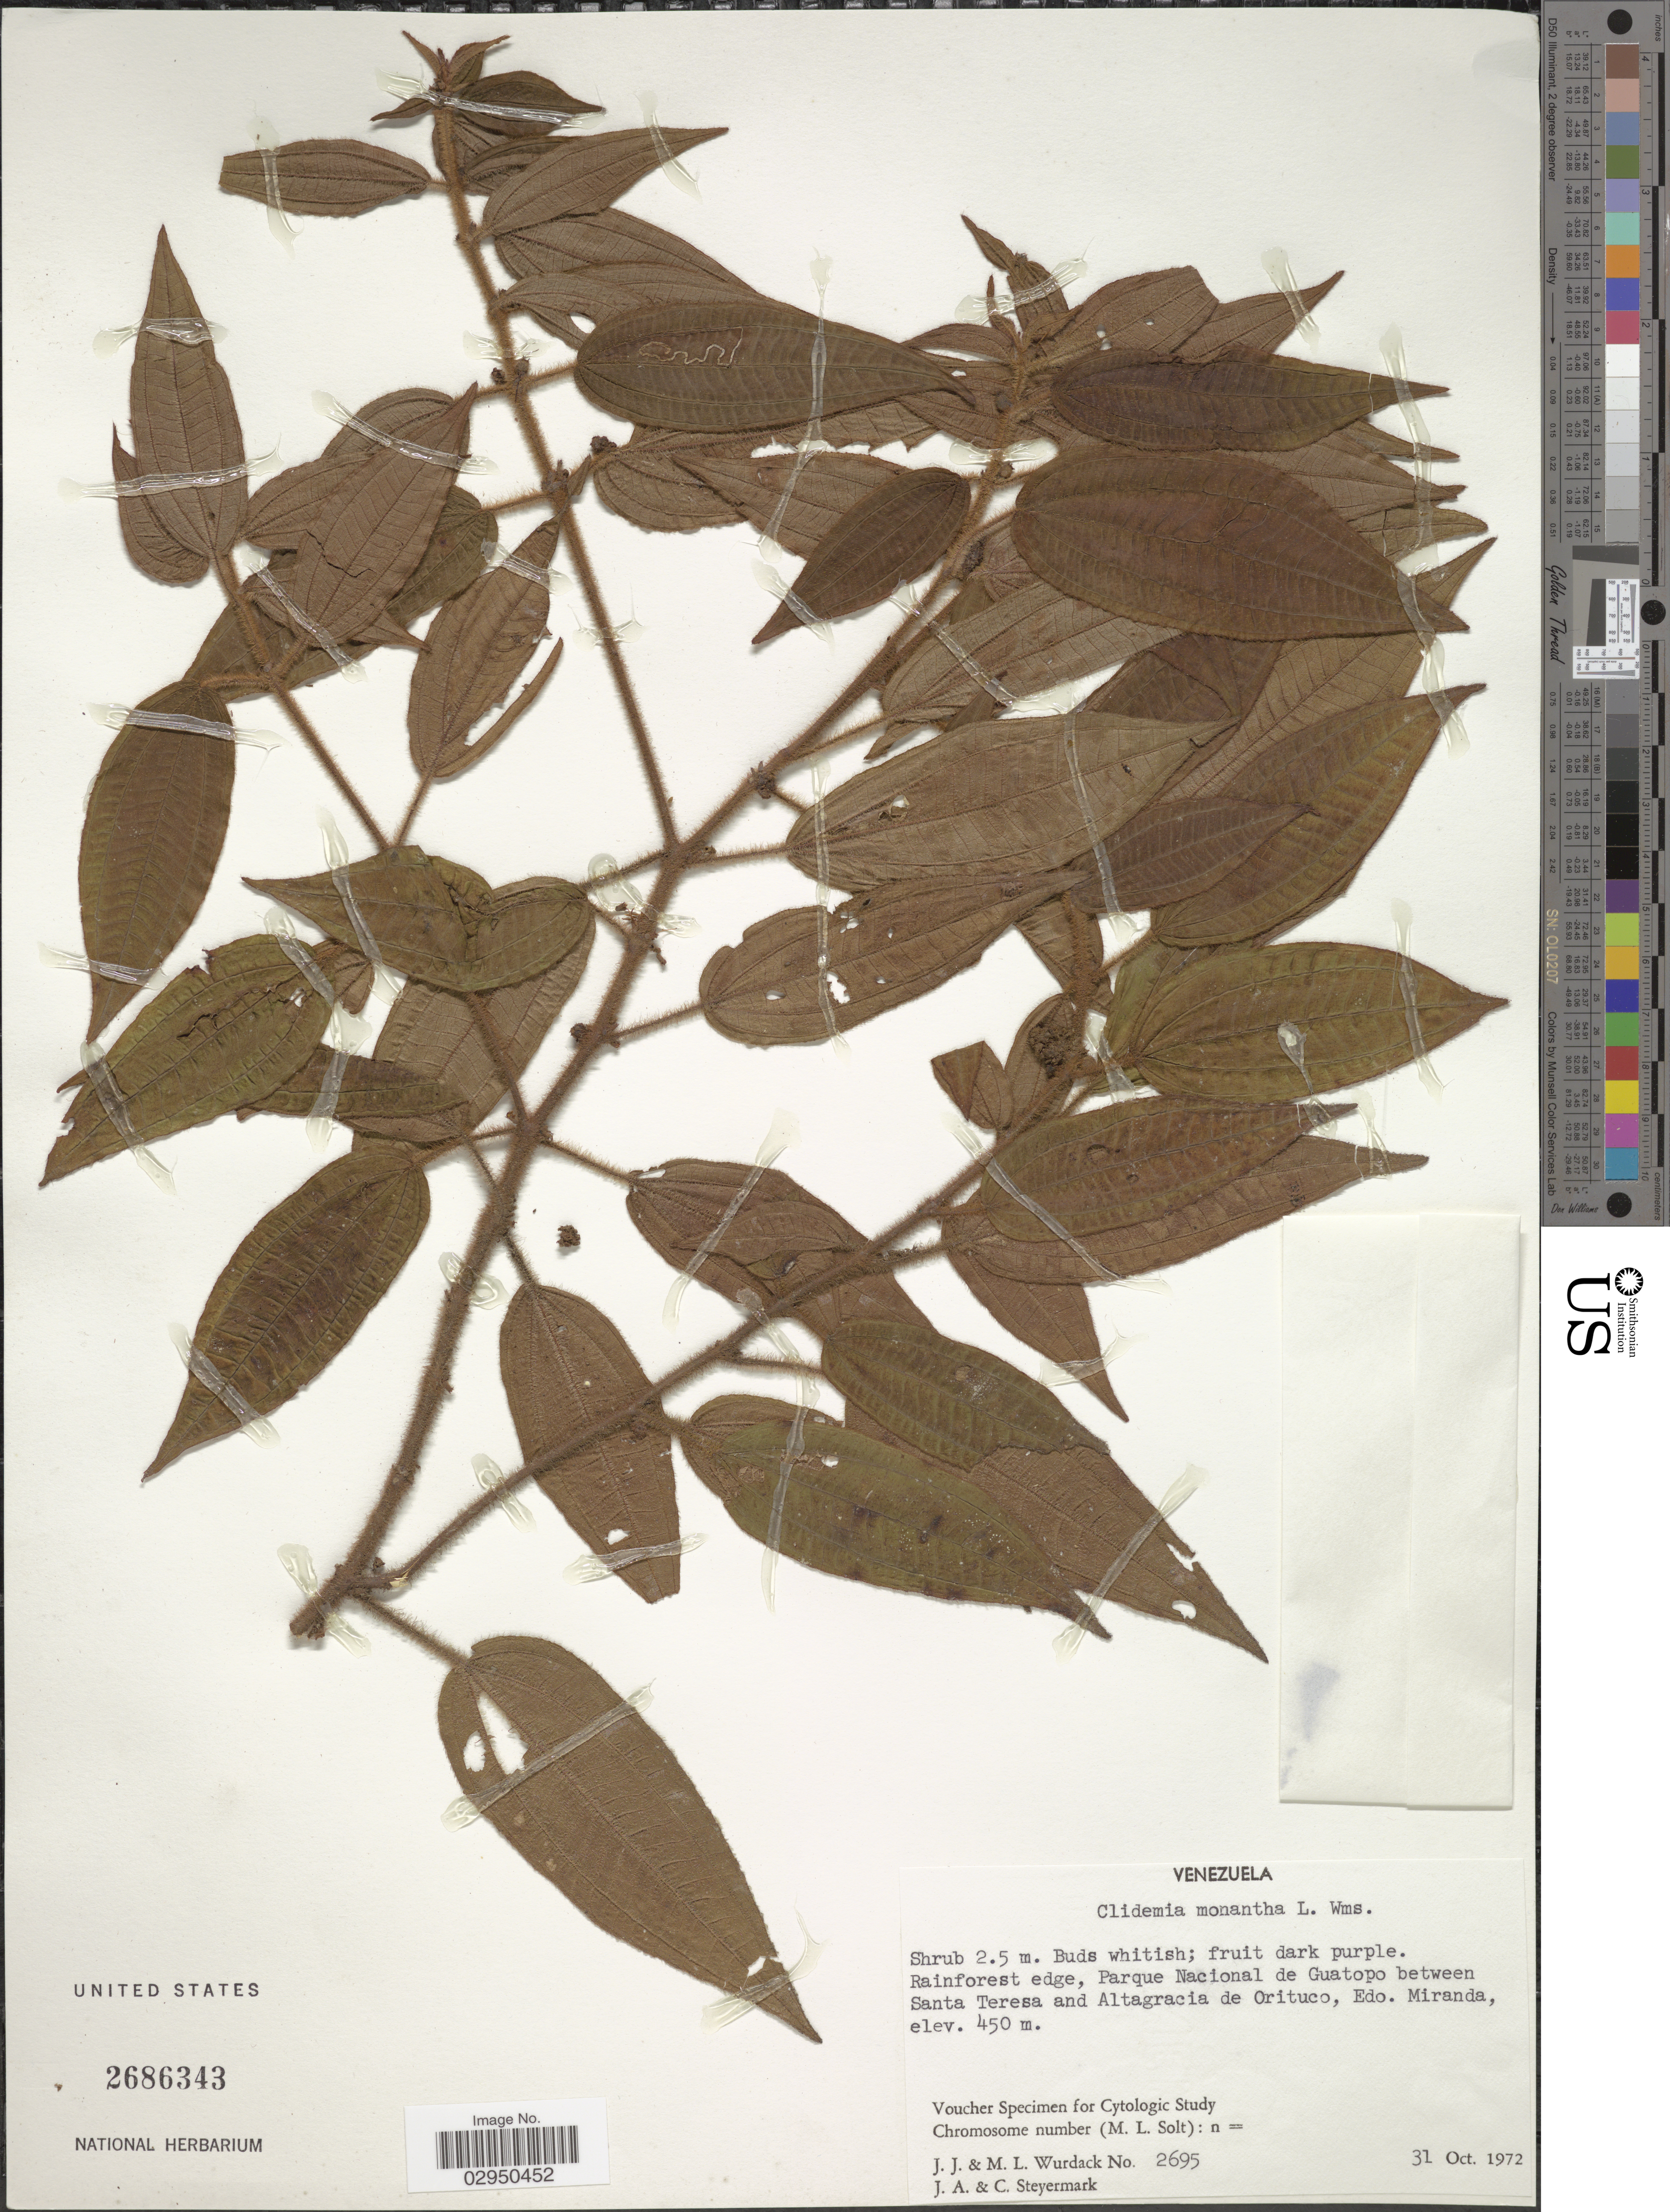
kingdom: Plantae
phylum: Tracheophyta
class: Magnoliopsida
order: Myrtales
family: Melastomataceae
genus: Clidemia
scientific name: Clidemia monantha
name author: L.O. Williams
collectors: J. J. Wurdack, M. L. Wurdack, J. Steyermark & C. Steyermark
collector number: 2965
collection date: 1972-10-31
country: Venezuela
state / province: Miranda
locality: Rainforest edge, Parque Nacional de Guatopo between Santa Teresa and Altagracia de Orituco.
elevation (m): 450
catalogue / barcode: US 2686343